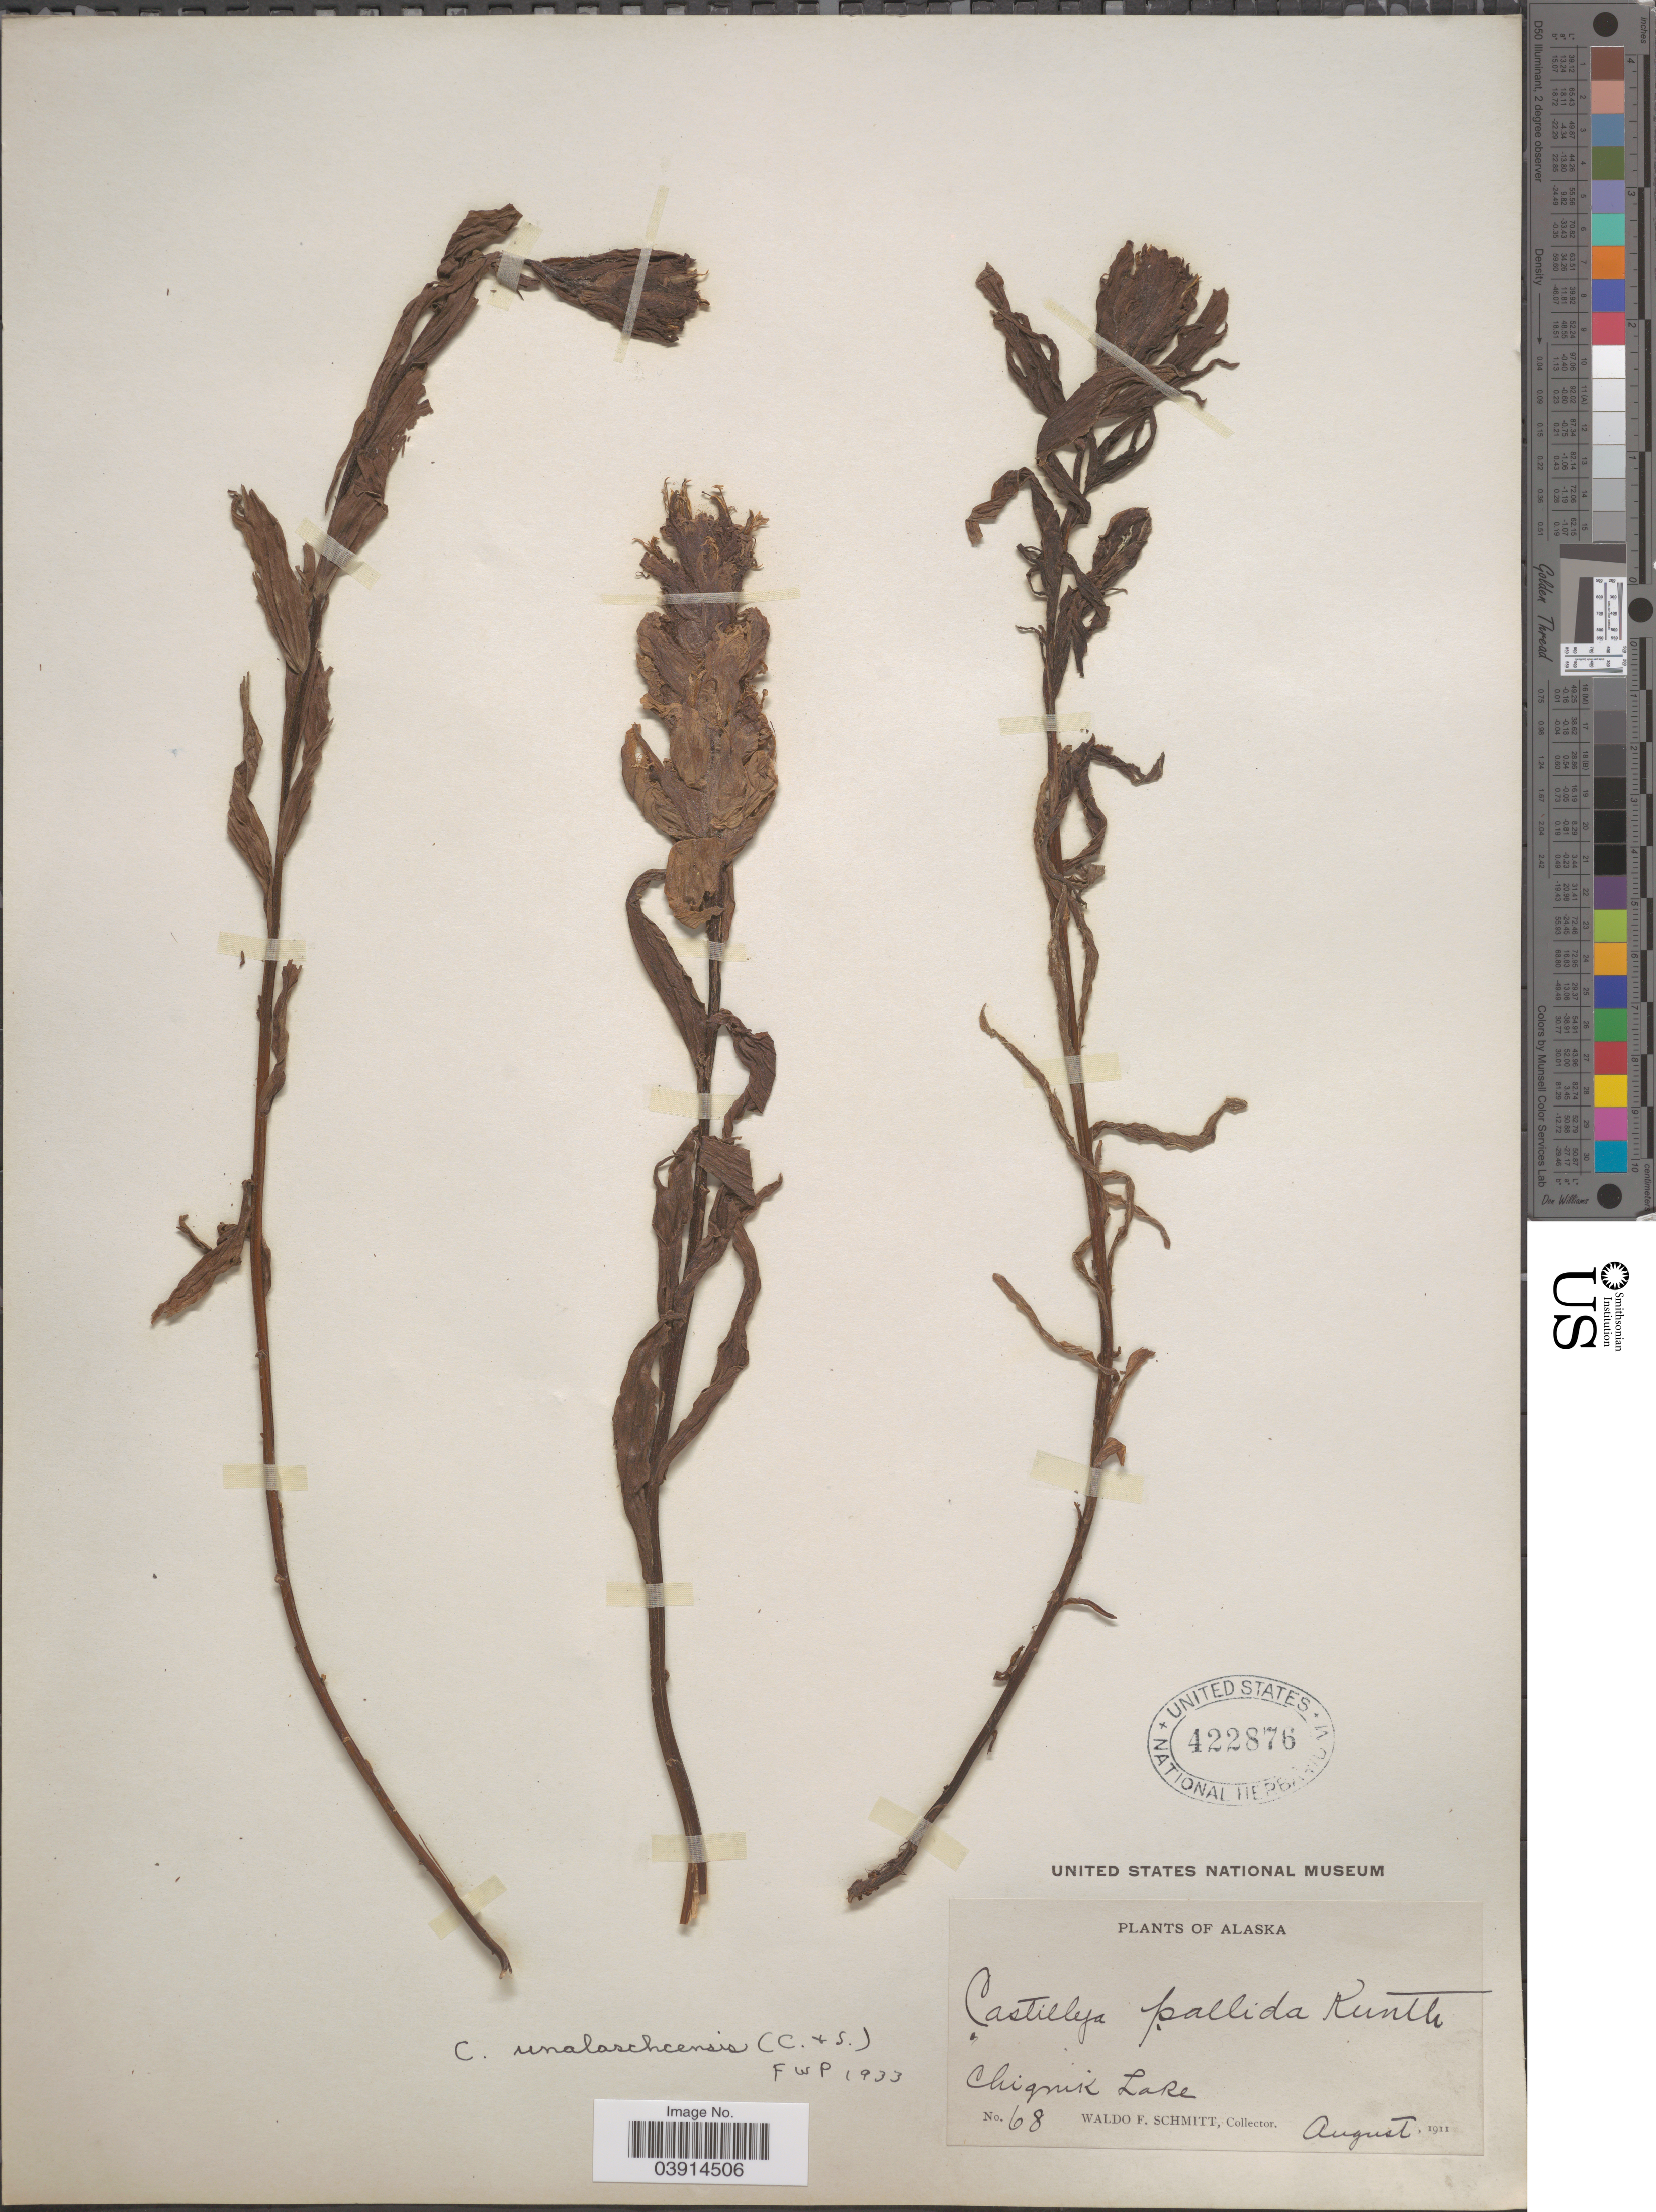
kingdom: Plantae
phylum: Tracheophyta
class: Magnoliopsida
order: Lamiales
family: Orobanchaceae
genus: Castilleja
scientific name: Castilleja unalaschcensis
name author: (Cham. & Schltdl.) Malte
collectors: W. F. Schmitt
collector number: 68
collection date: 1911-08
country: United States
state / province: Alaska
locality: Chignik Lake.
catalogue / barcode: US 422876